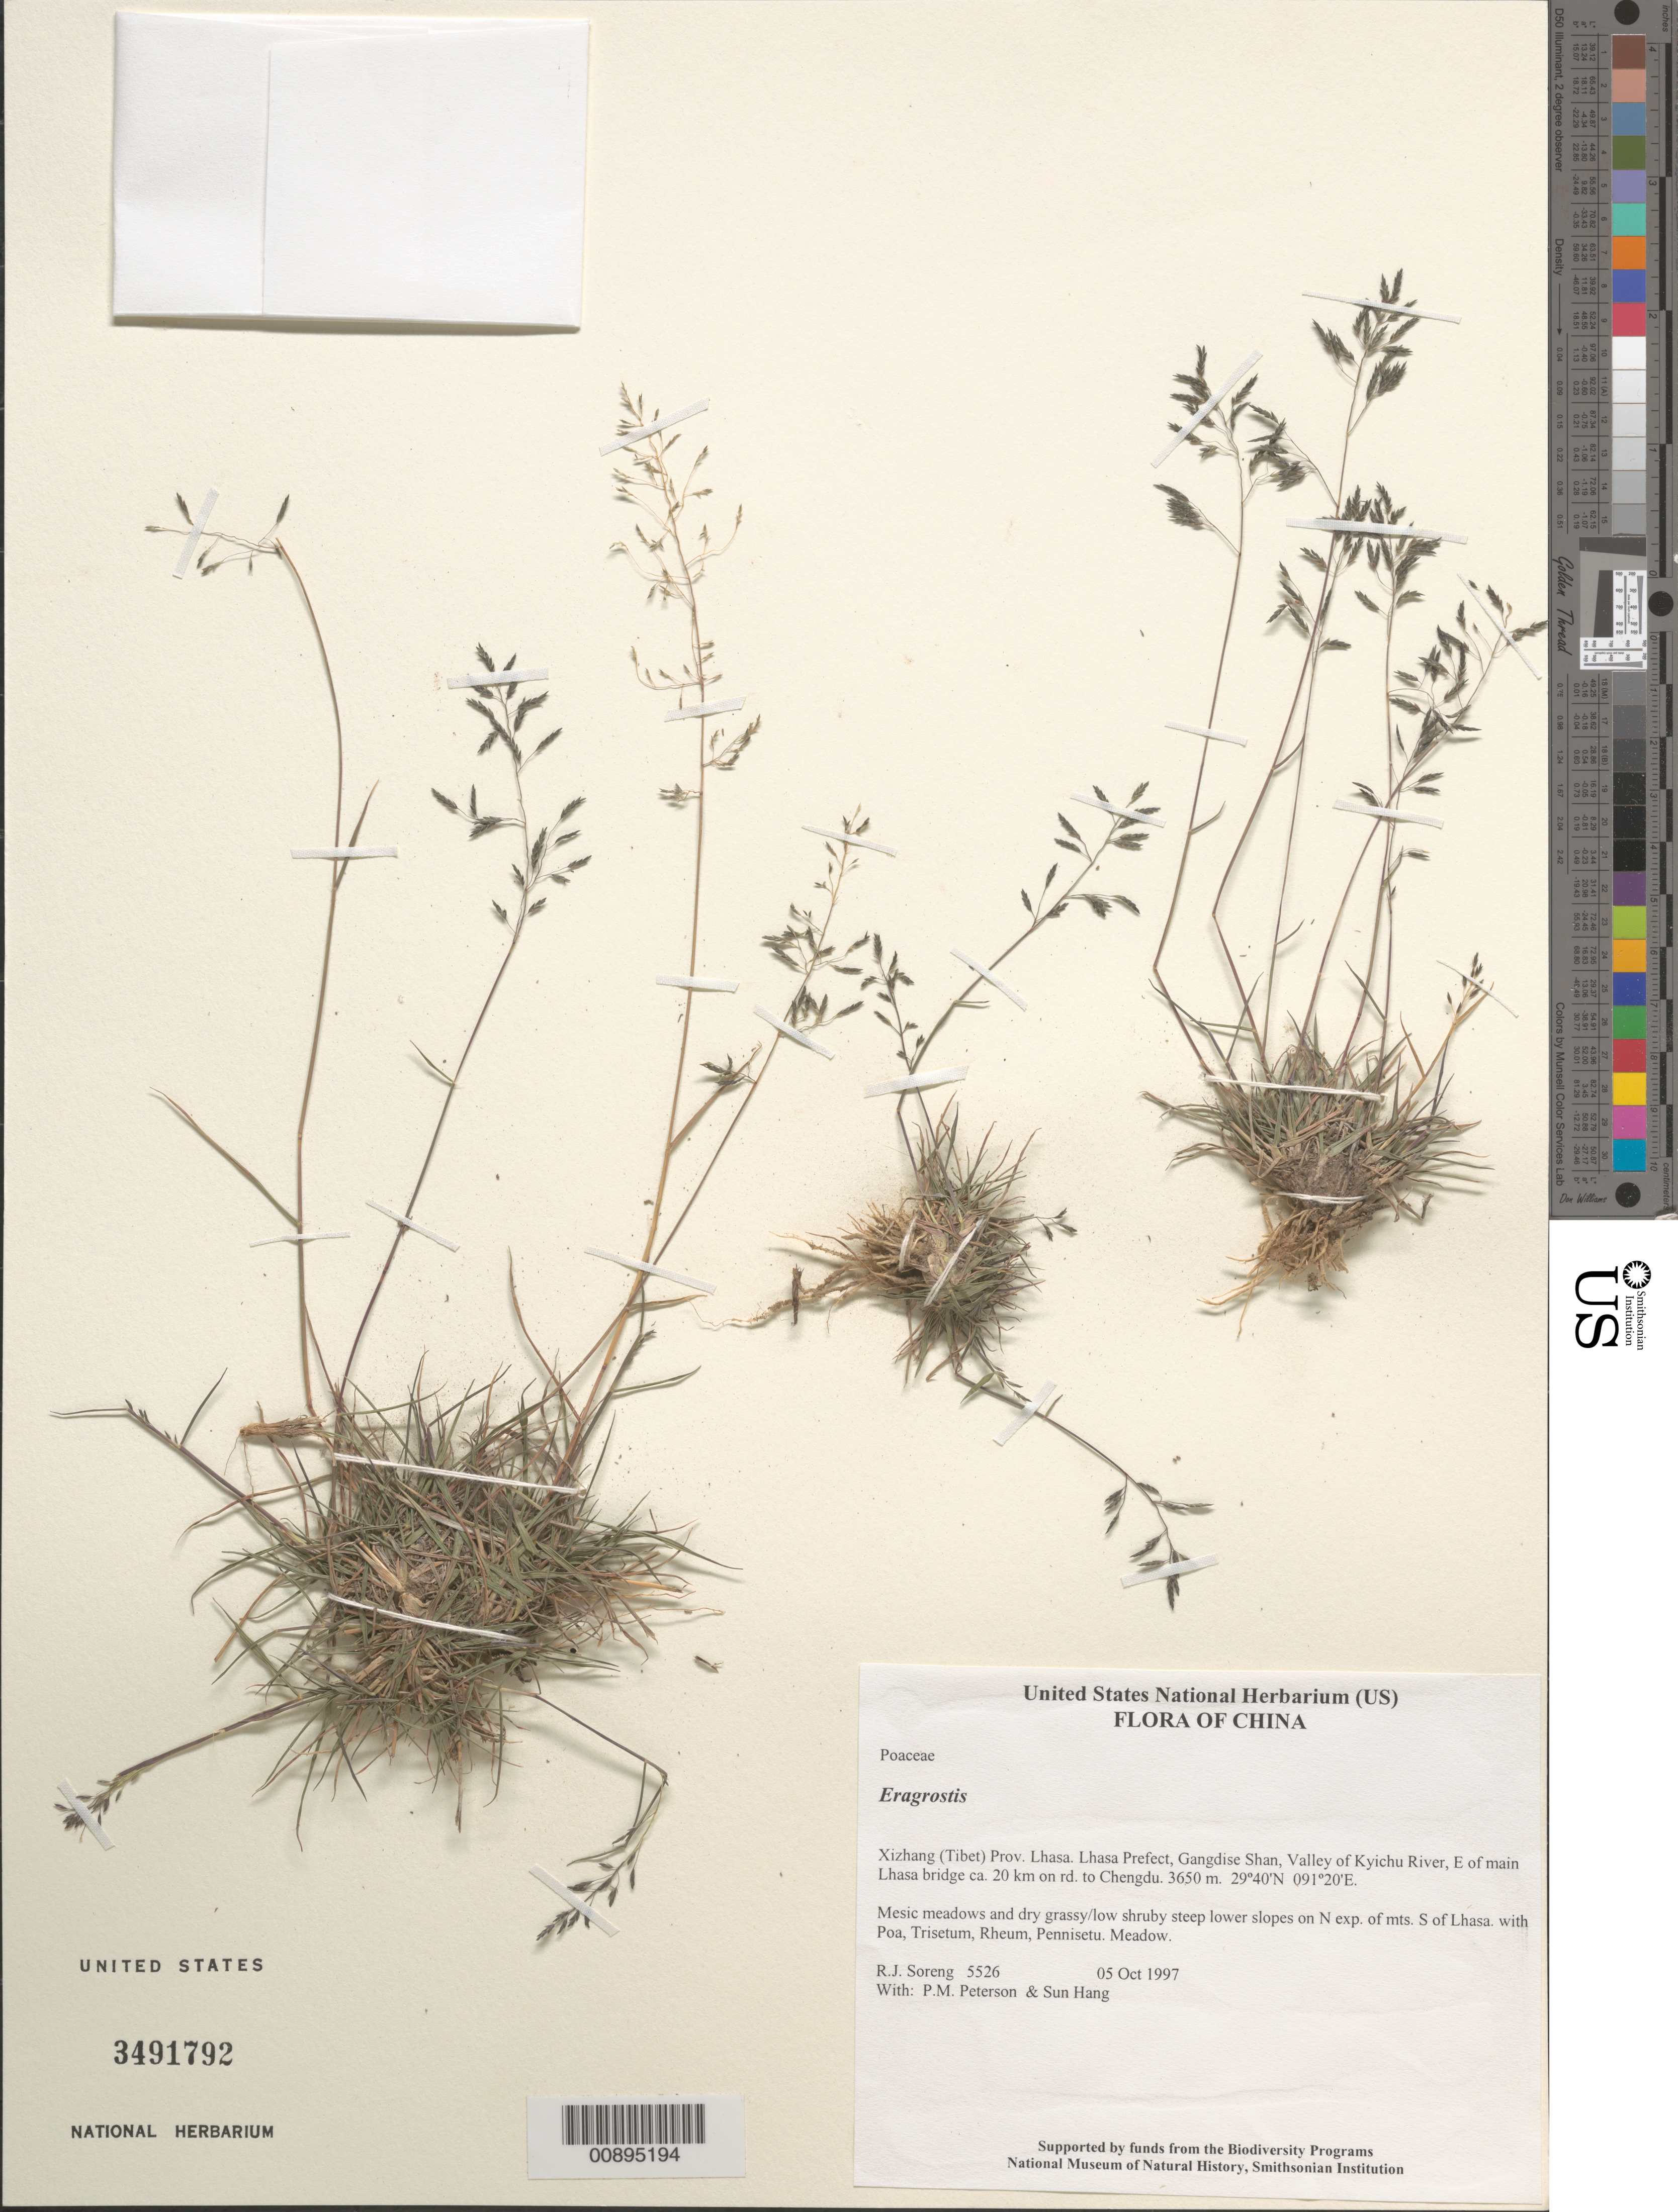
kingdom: Plantae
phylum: Tracheophyta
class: Liliopsida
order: Poales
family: Poaceae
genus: Eragrostis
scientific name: Eragrostis sp.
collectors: R. J. Soreng, P. M. Peterson & Sun Hang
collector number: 5526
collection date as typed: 05 Oct 1997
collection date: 1997-10-05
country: China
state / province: Xizang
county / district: Lhasa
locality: Lhasa Prefect, Gangdise Shan, Valley of Kyichu River, E of main Lhasa bridge ca. 20 km on rd. to Chengdu.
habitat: Mesic meadows and dry grassy/low shruby steep lower slopes on N exp. of mts. S of Lhasa. with Poa, Trisetum, Rheum, Pennisetu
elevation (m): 3650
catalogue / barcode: US 3491792